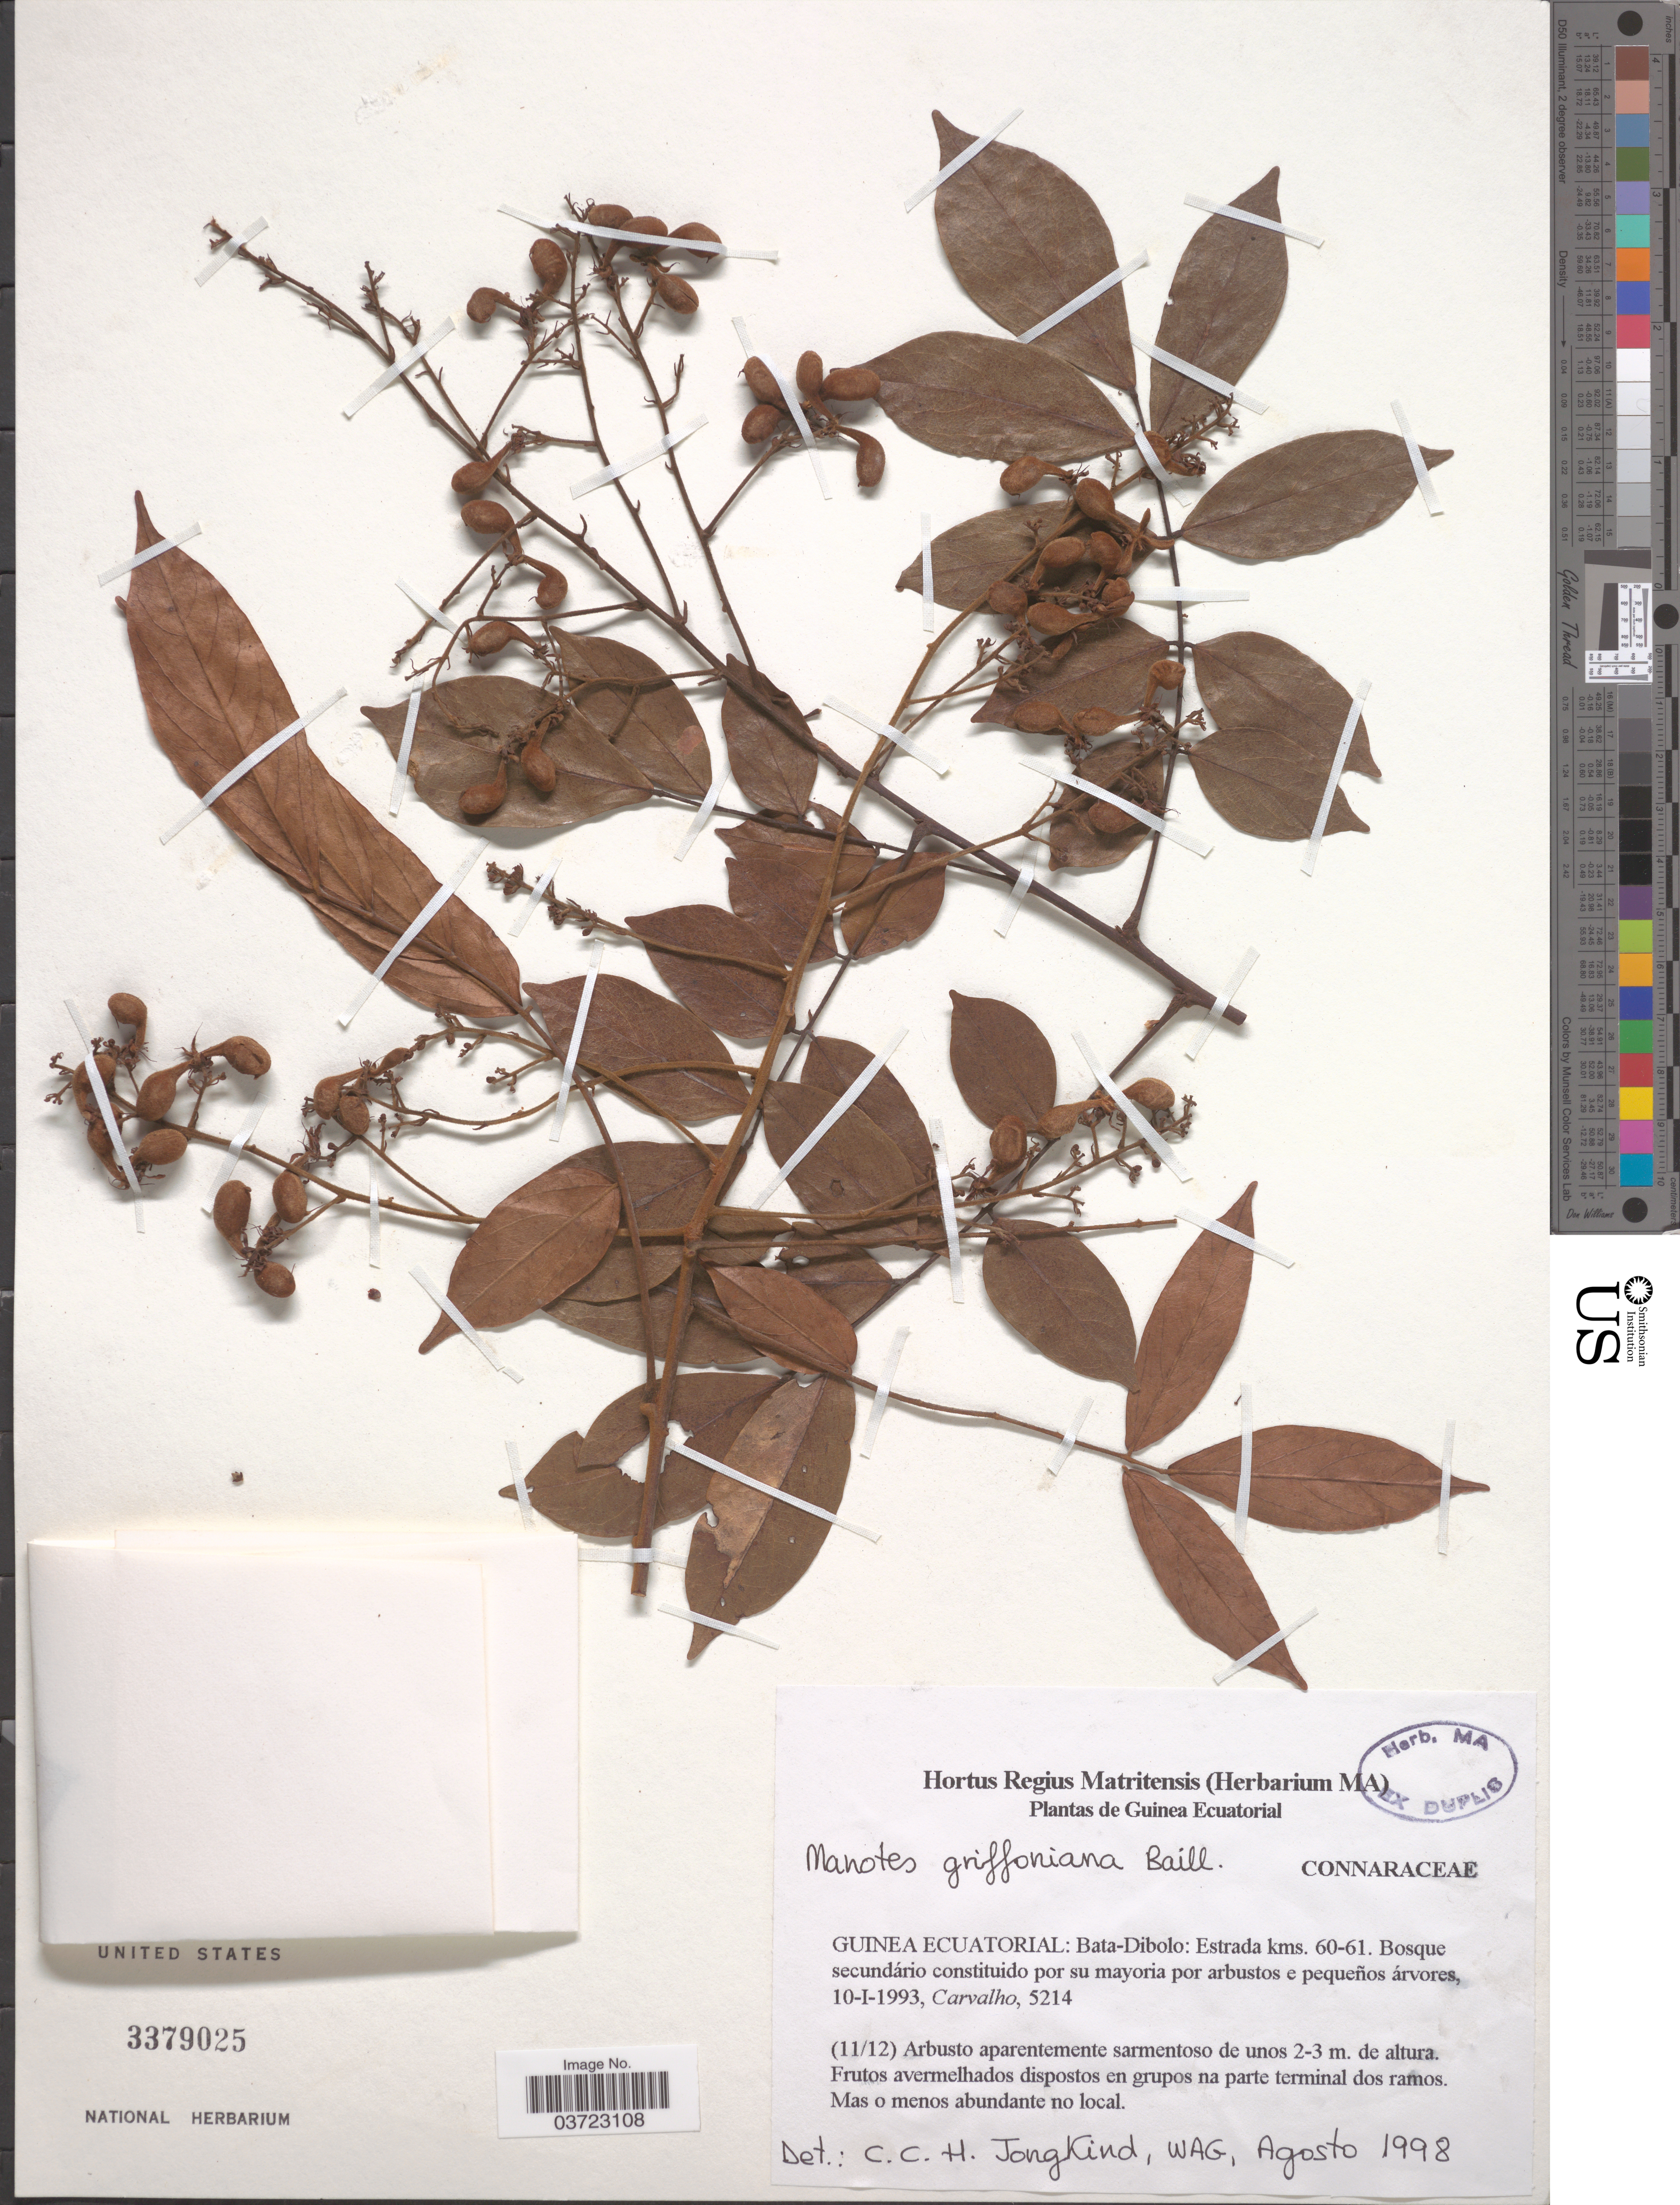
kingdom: Plantae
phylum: Tracheophyta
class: Magnoliopsida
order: Oxalidales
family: Connaraceae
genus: Manotes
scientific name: Manotes griffoniana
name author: Baill.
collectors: Carvalho, --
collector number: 5214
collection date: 1993-01-10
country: Equatorial Guinea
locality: Guinea Ecuatorial: Bata-Dibolo: Estrada kms. 60-61 Bosque secundário constituido por su mayoria por arbustos e pequeños árvores.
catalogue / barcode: US 3379025